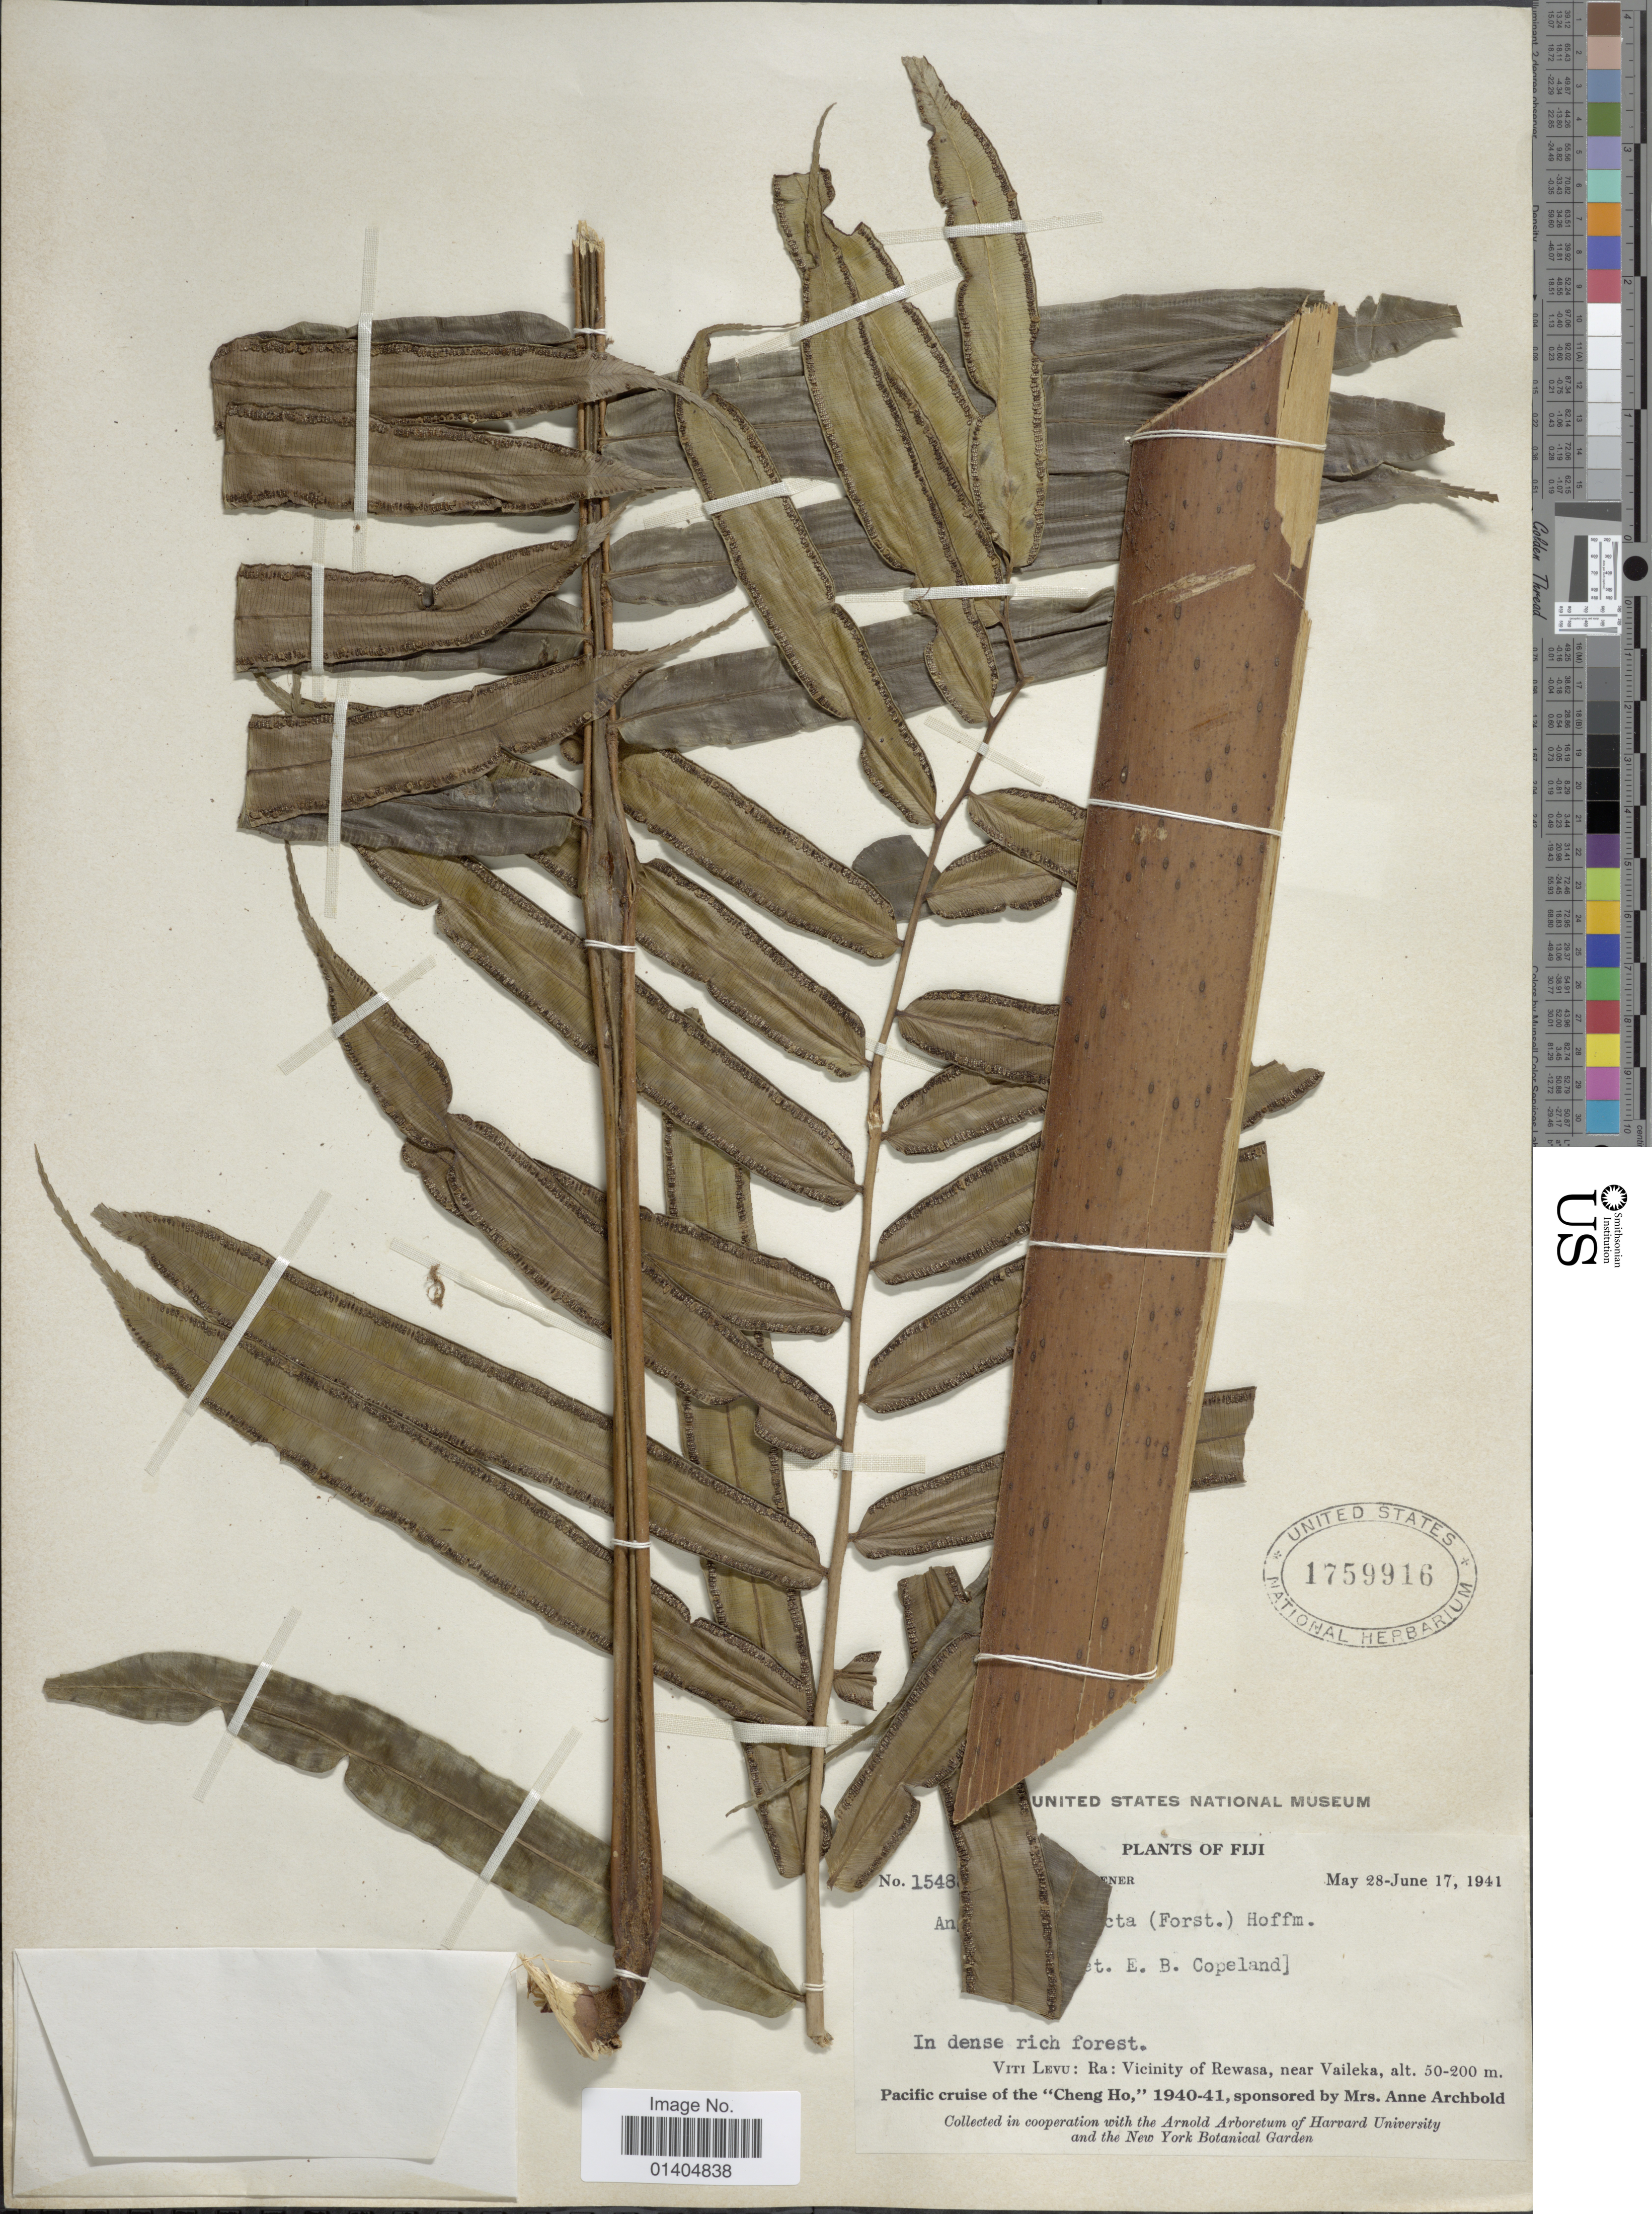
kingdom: Plantae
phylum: Tracheophyta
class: Polypodiopsida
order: Marattiales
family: Marattiaceae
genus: Angiopteris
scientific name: Angiopteris evecta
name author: (G. Forst.) Hoffm.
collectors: ex Arnold Arboretum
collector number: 1548!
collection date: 1941-05-28/1941-06-17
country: Fiji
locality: Viti Levu: Ra: Vicinity of Rewasa, near Vaileka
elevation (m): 50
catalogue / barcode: US 1759916